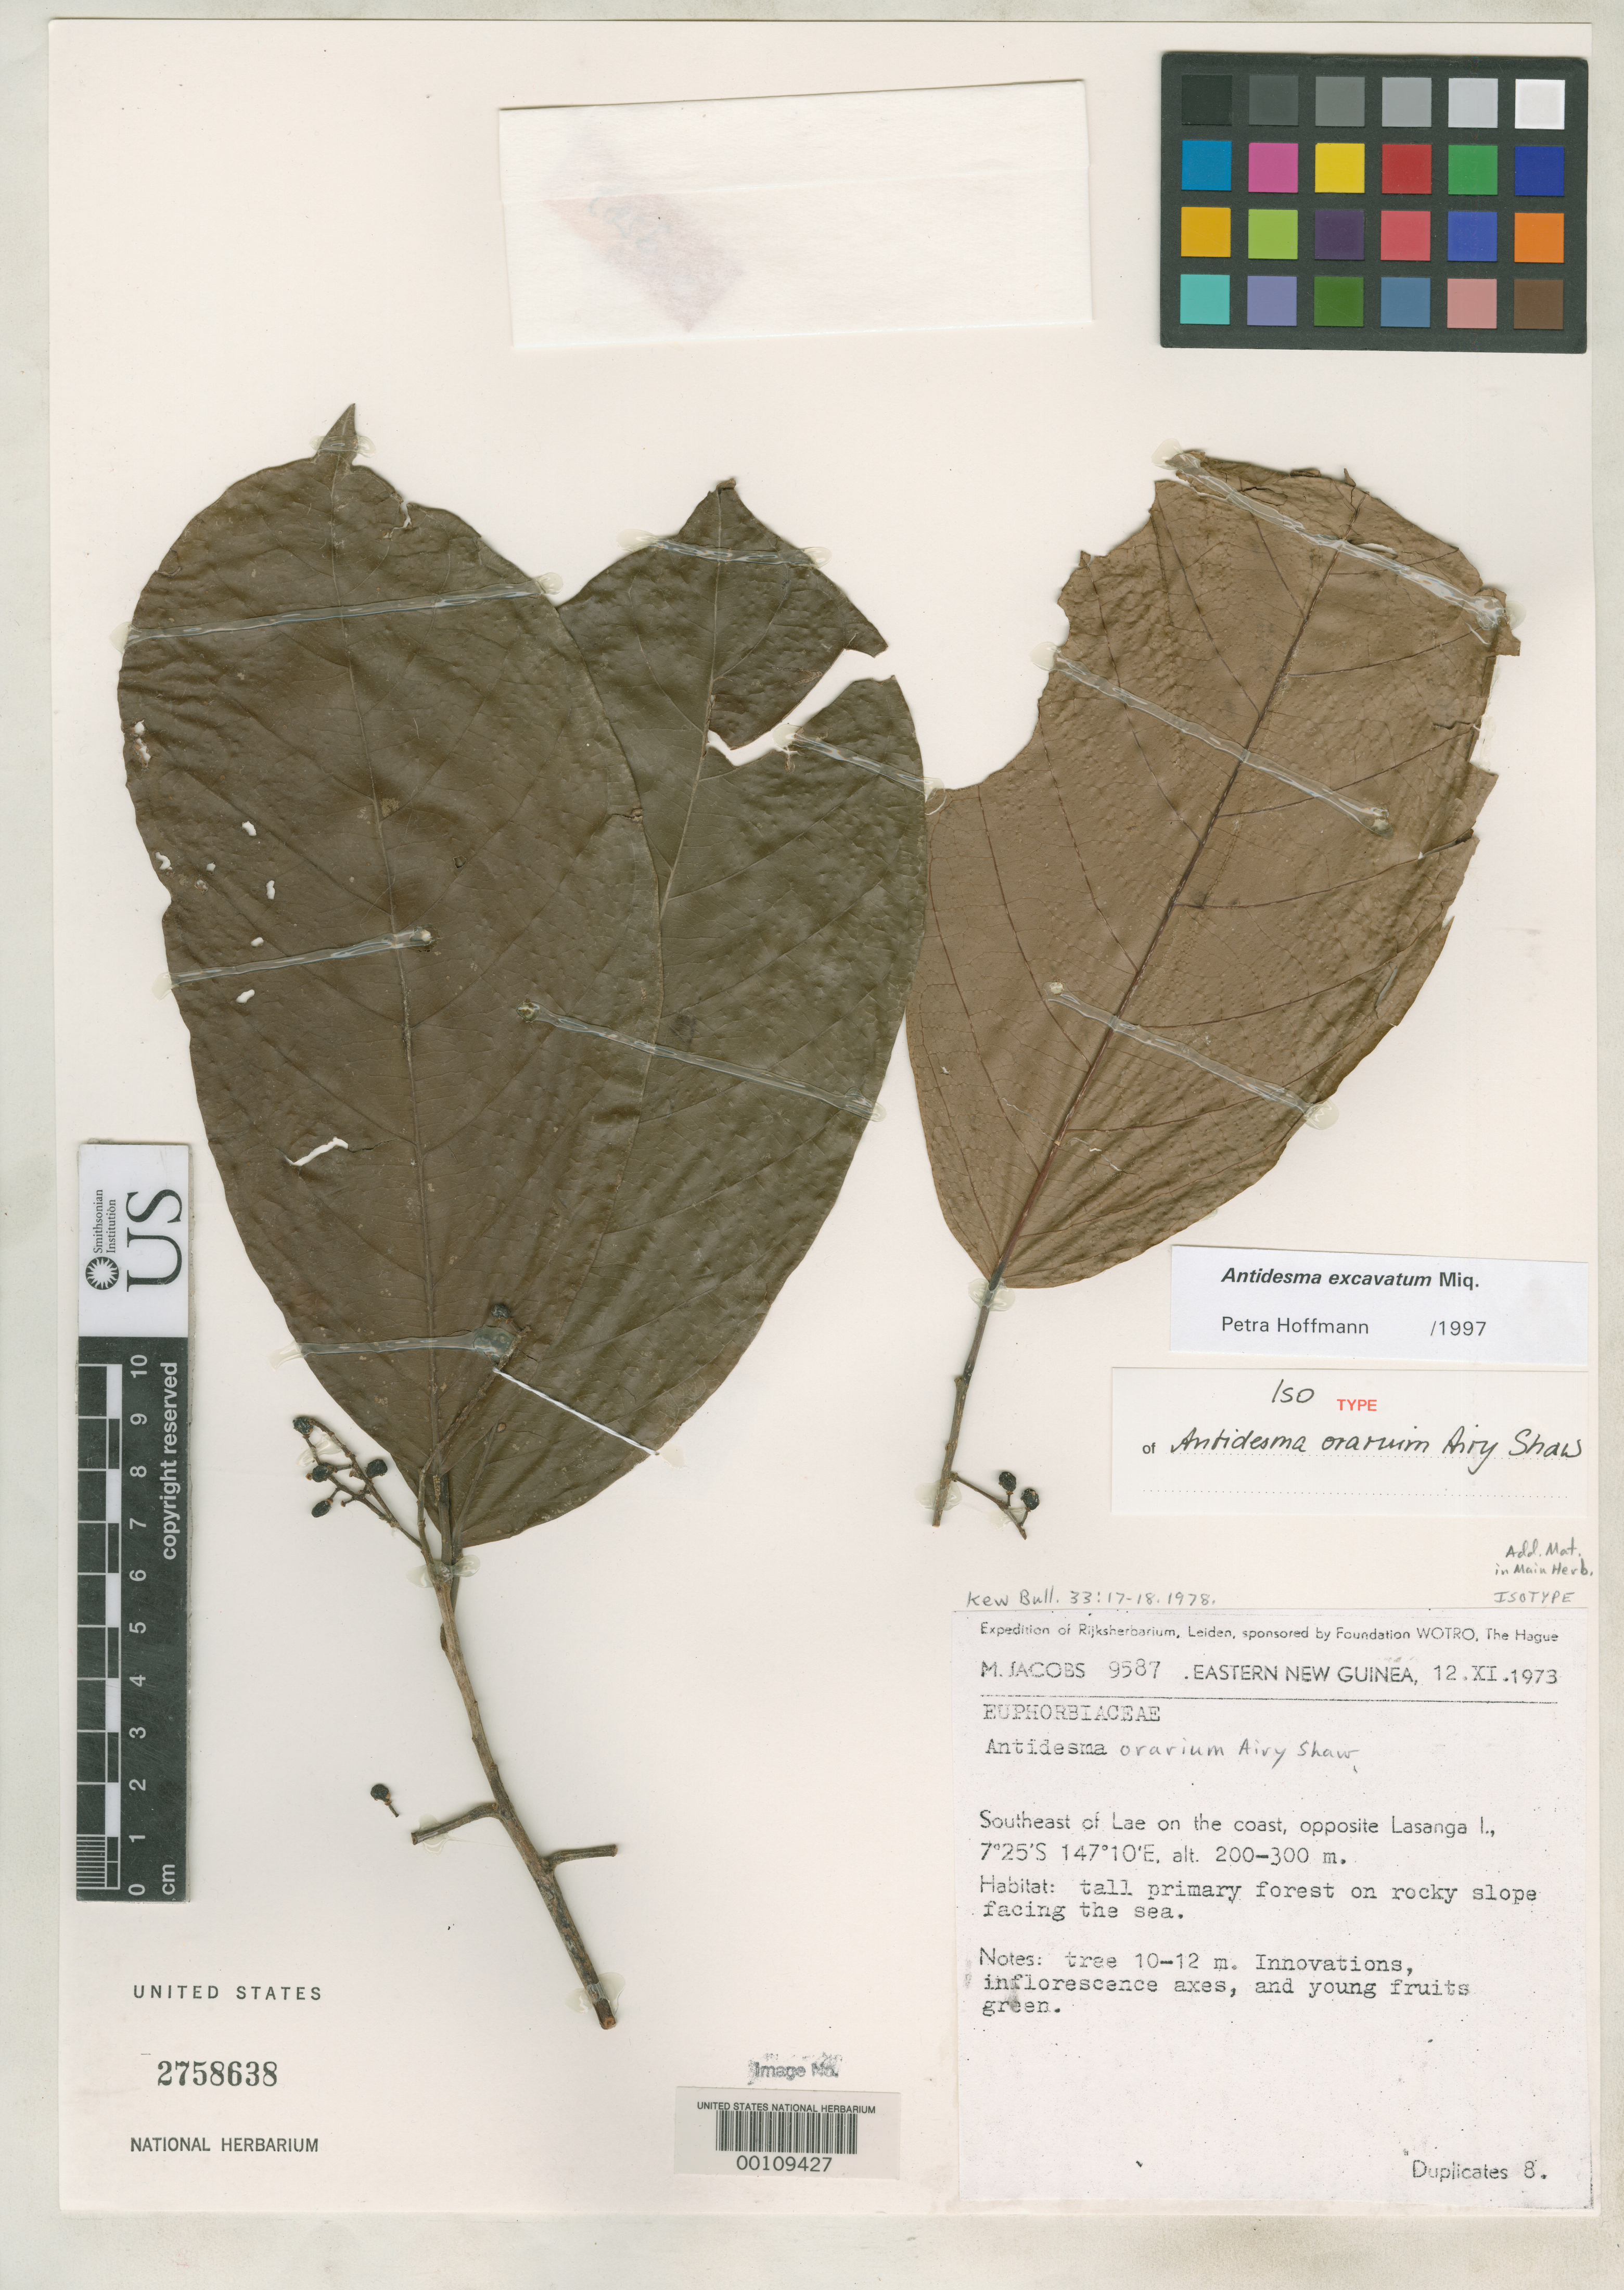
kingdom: Plantae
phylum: Tracheophyta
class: Magnoliopsida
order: Malpighiales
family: Phyllanthaceae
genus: Antidesma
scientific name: Antidesma orarium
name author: Airy Shaw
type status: Isotype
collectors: M. R. Jacobs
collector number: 9587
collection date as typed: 12 Nov 1973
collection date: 1973-11-12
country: Papua New Guinea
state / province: Morobe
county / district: Lae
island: New Guinea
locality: SE of Lae, opposite Lasanga Island.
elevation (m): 200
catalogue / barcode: US 2758638